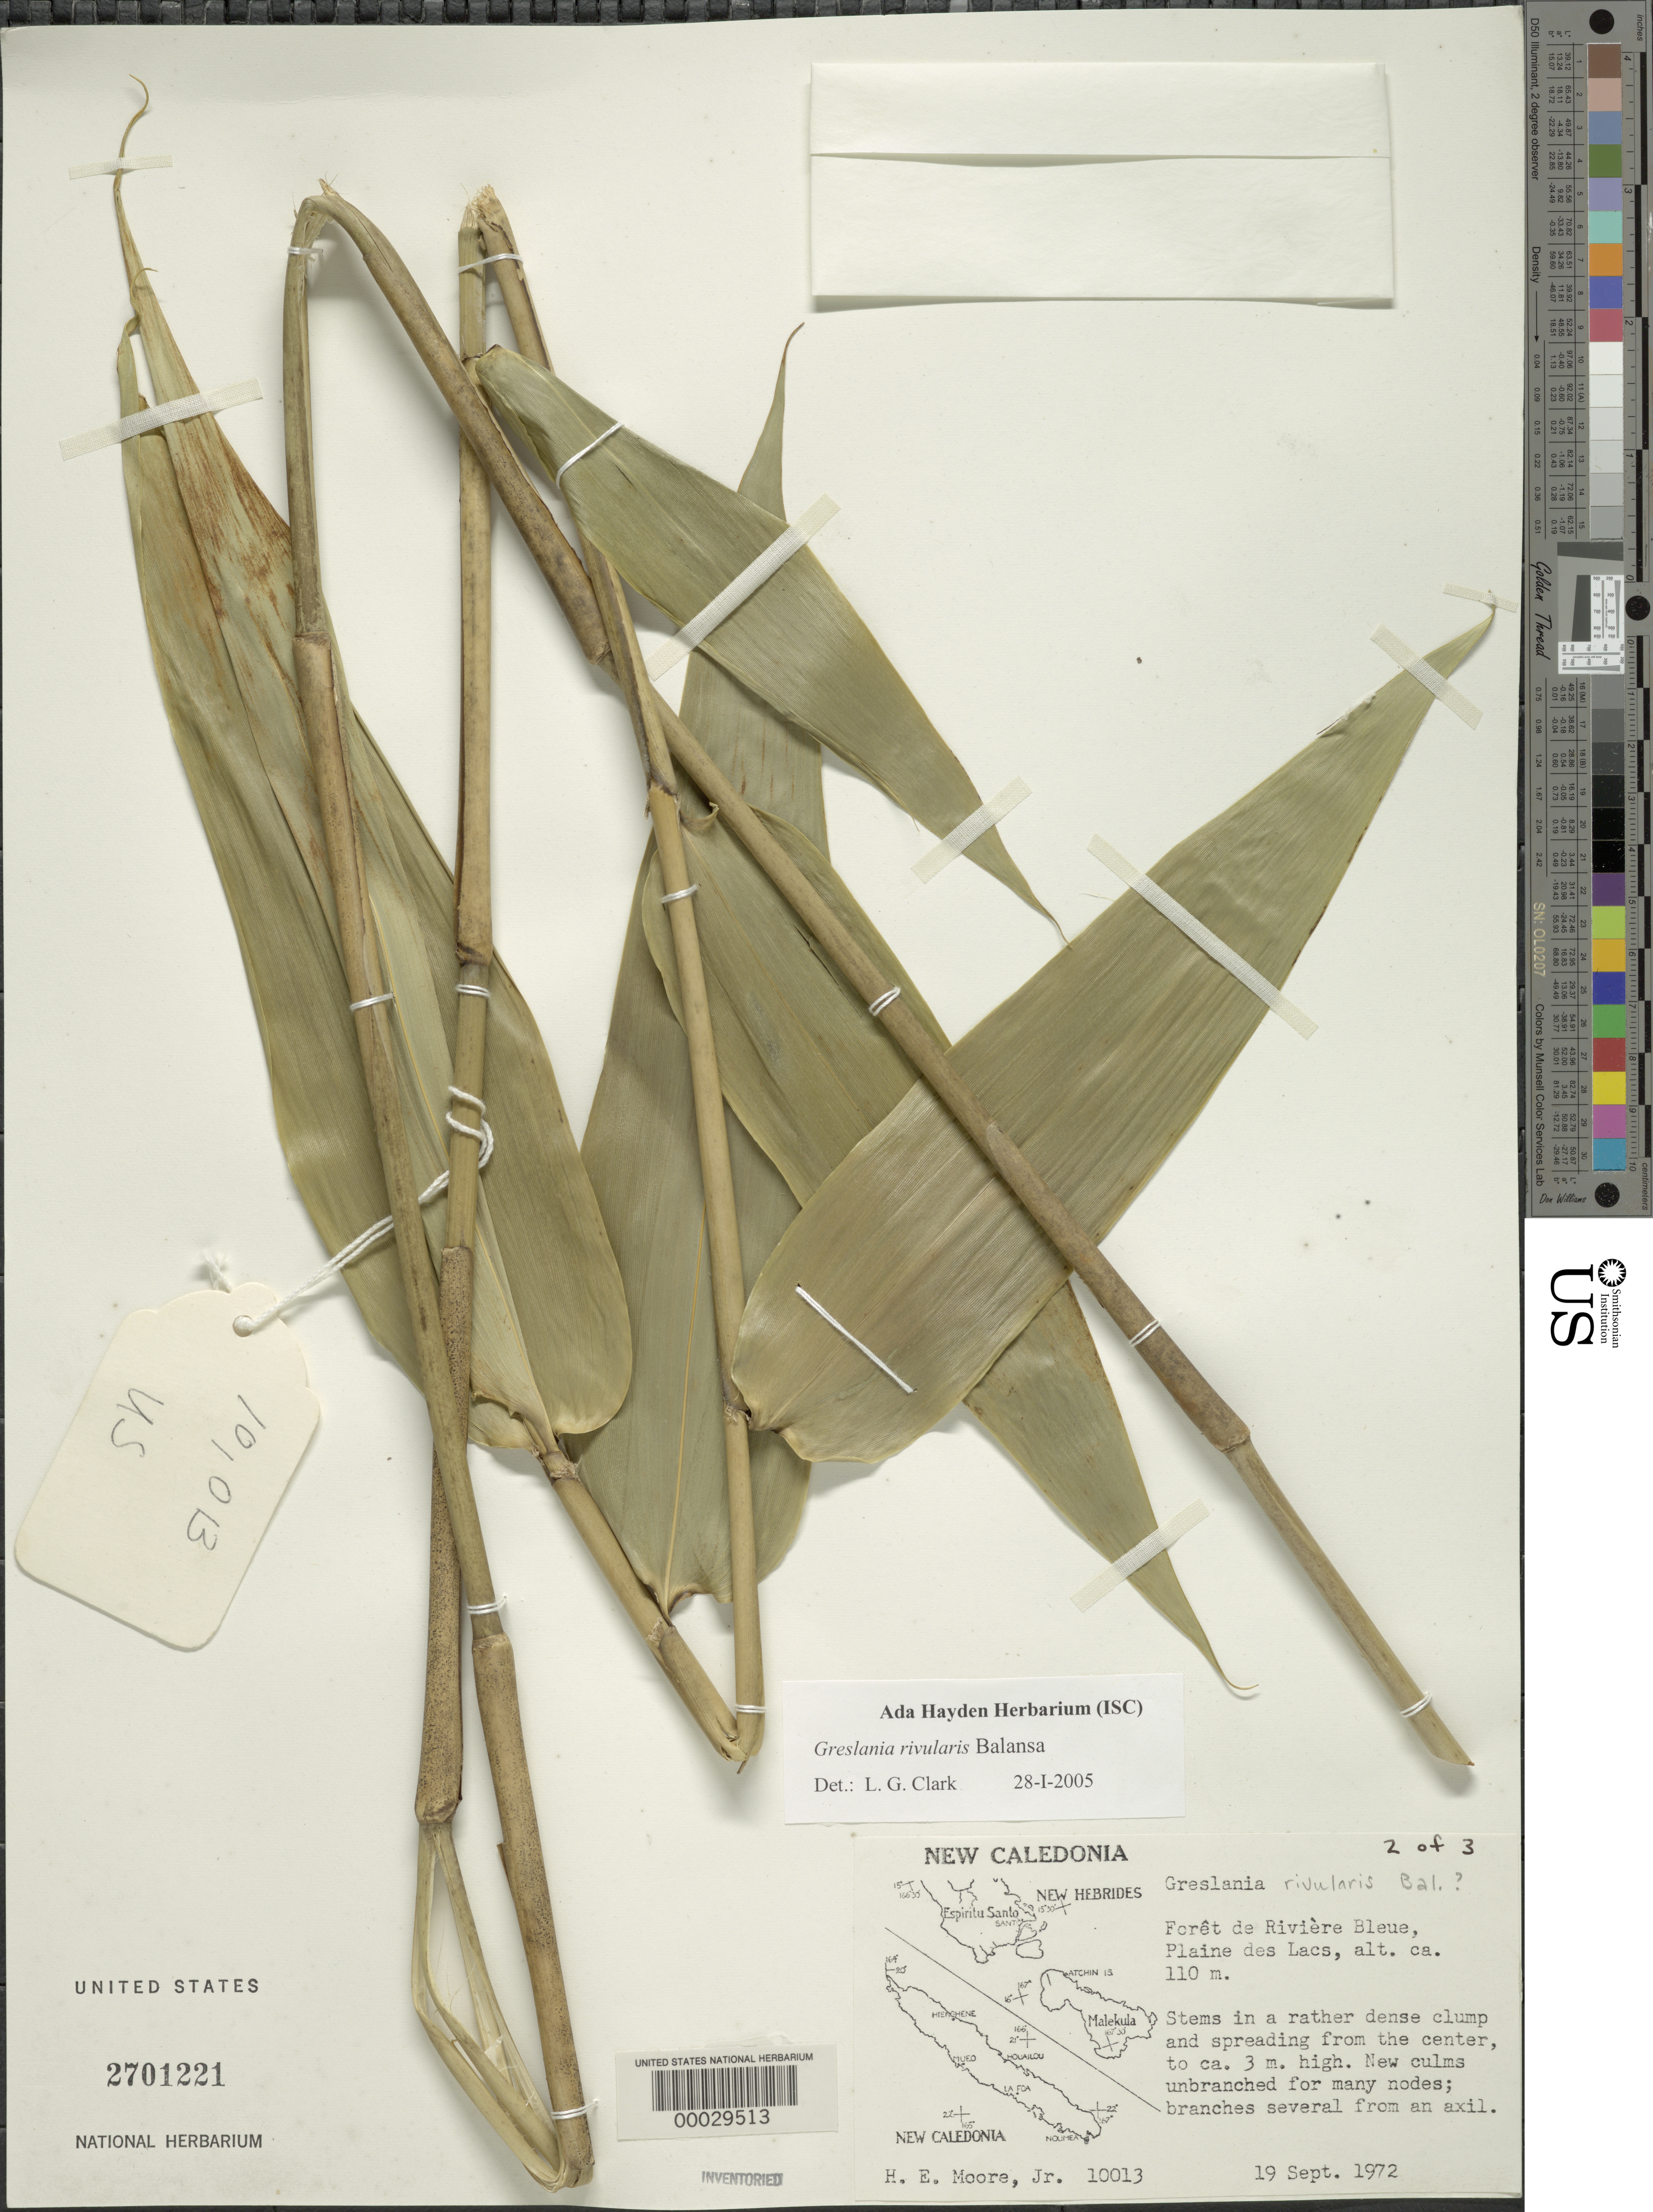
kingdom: Plantae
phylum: Tracheophyta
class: Liliopsida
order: Poales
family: Poaceae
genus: Greslania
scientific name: Greslania rivularis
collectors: H. E. Moore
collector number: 10013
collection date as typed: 19 Sep 1972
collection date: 1972-09-19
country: New Caledonia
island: New Caledonia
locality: Foret de Riviere Bleue, Plaine des Lacs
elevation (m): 110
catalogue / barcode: US 2701221